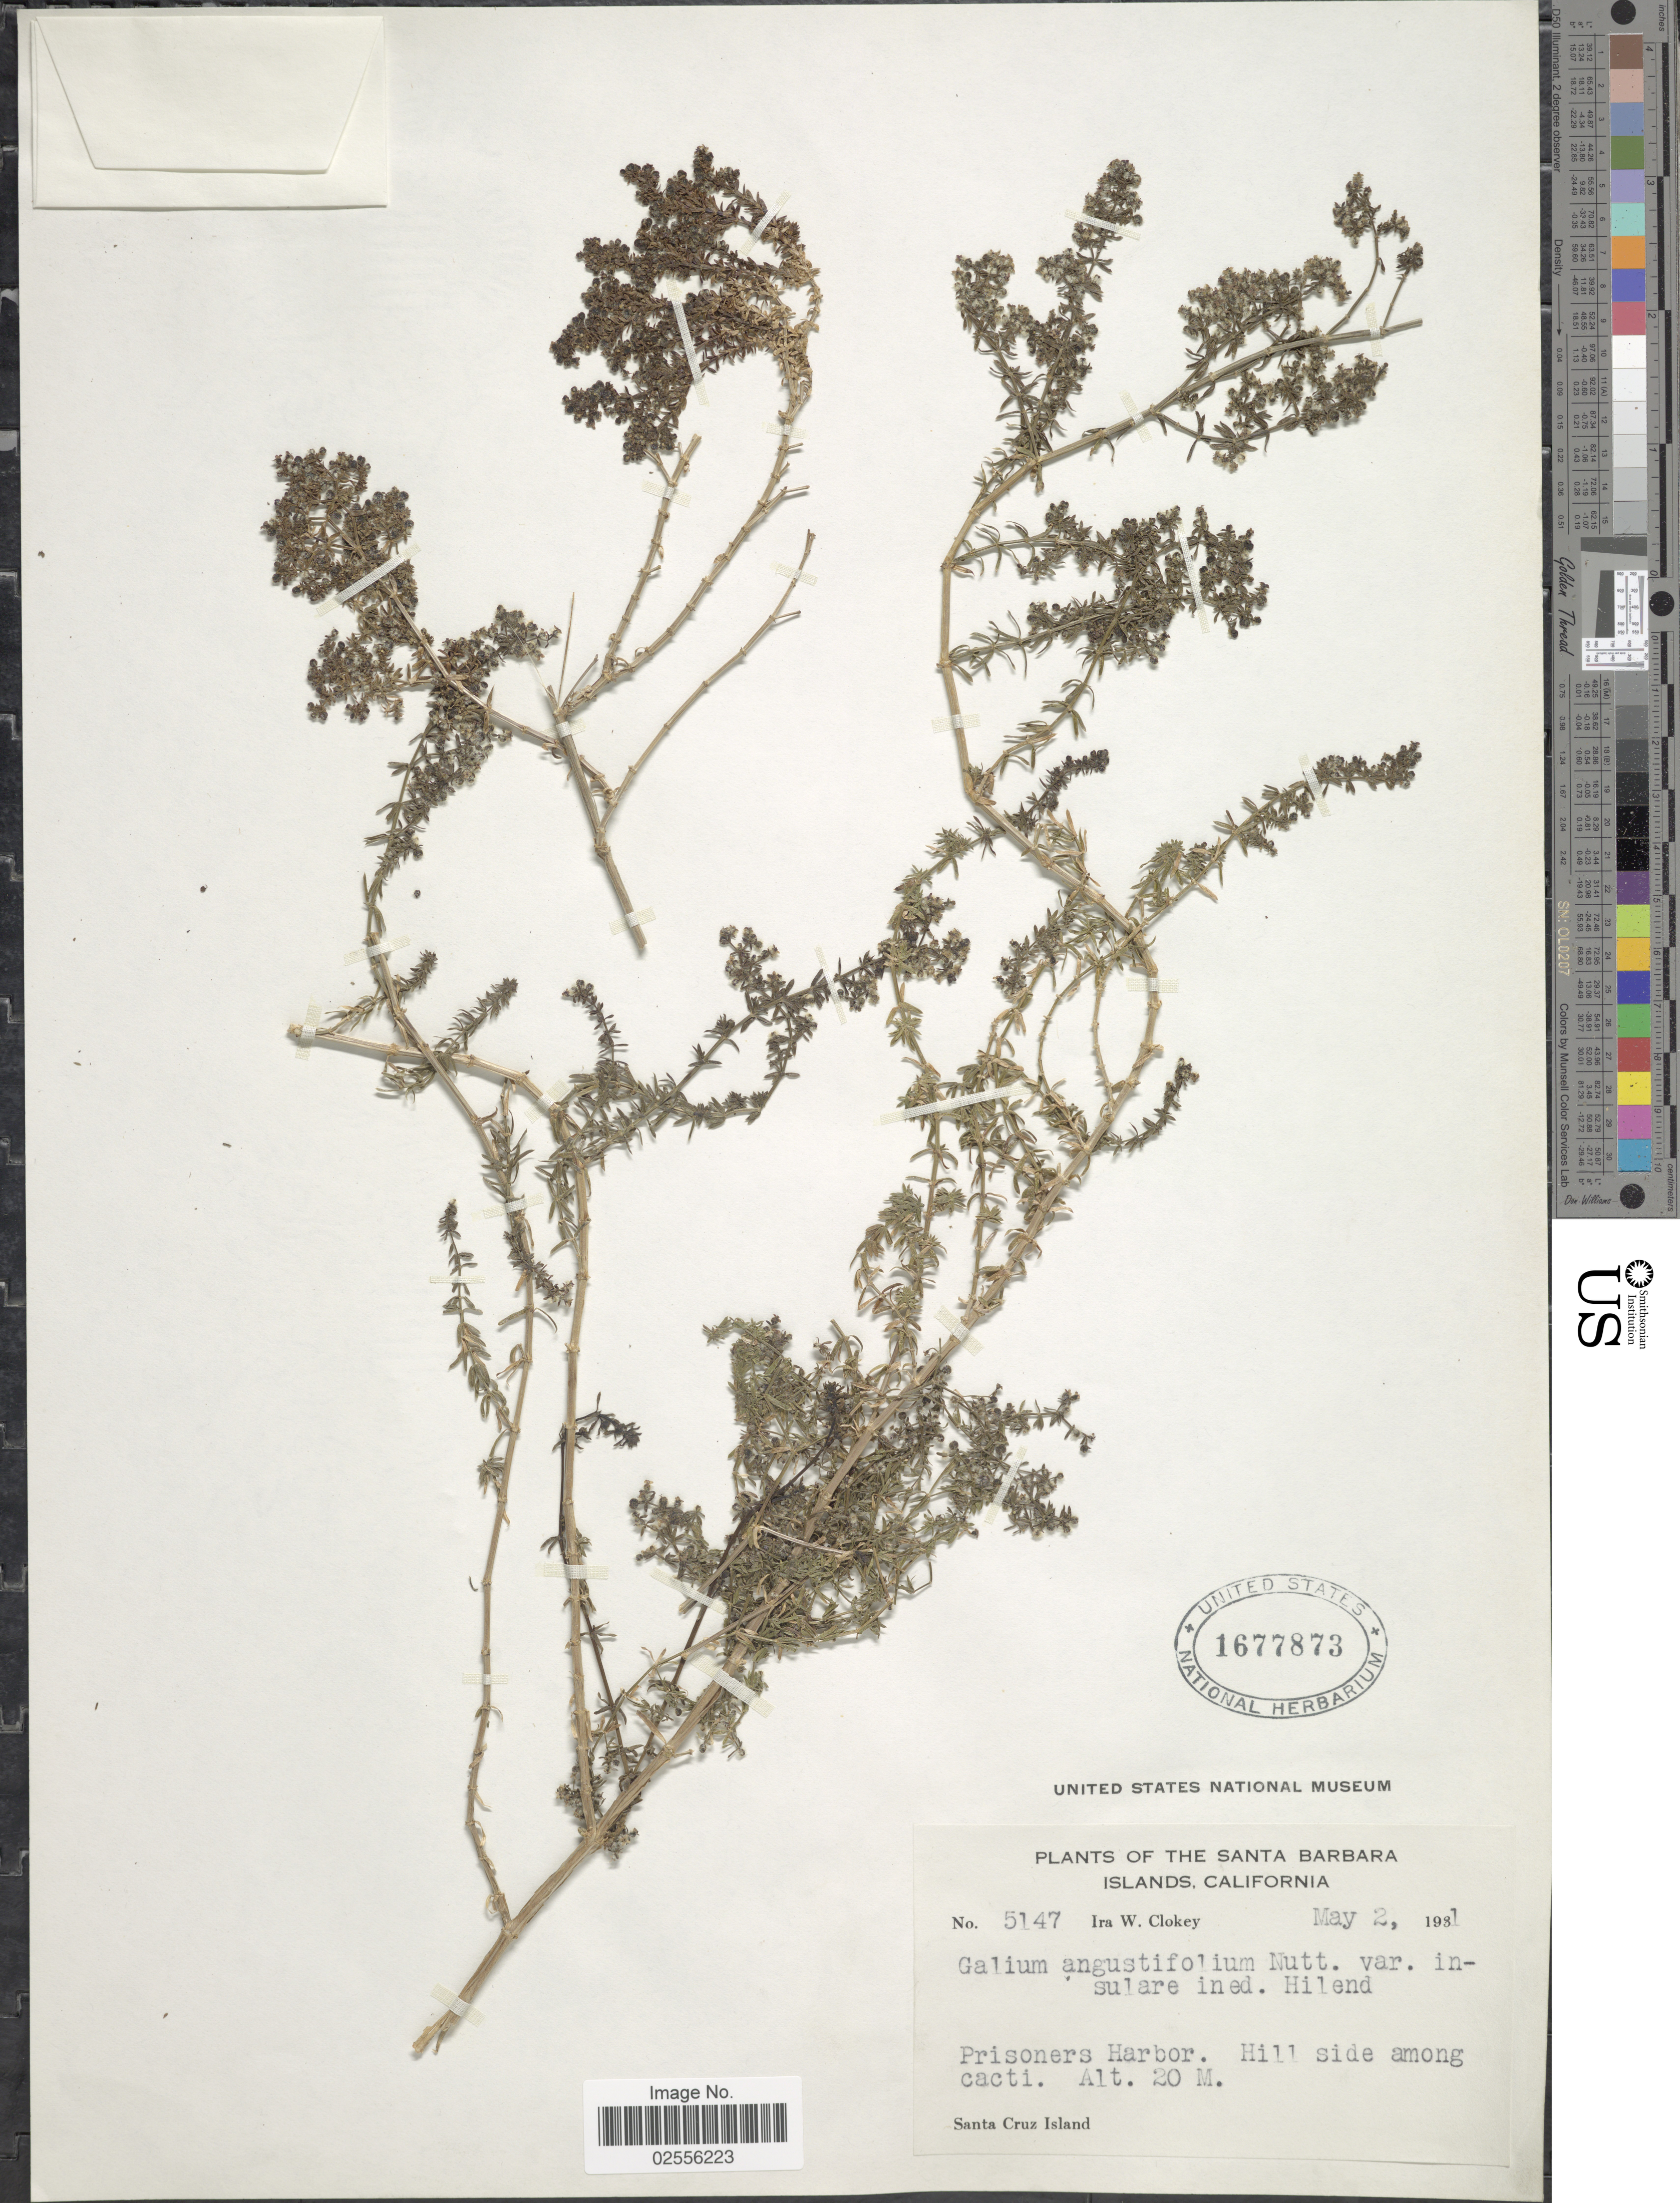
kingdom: Plantae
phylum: Tracheophyta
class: Magnoliopsida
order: Gentianales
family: Rubiaceae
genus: Galium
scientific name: Galium angustifolium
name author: Nutt.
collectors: I. W. Clokey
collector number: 5147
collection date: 1931-05-02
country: United States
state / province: California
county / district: Santa Barbara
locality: The Santa Barbara Islands, Prisoners Harbor, Hill side among cacti, Santa Cruz Island.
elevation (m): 20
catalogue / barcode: US 1677873